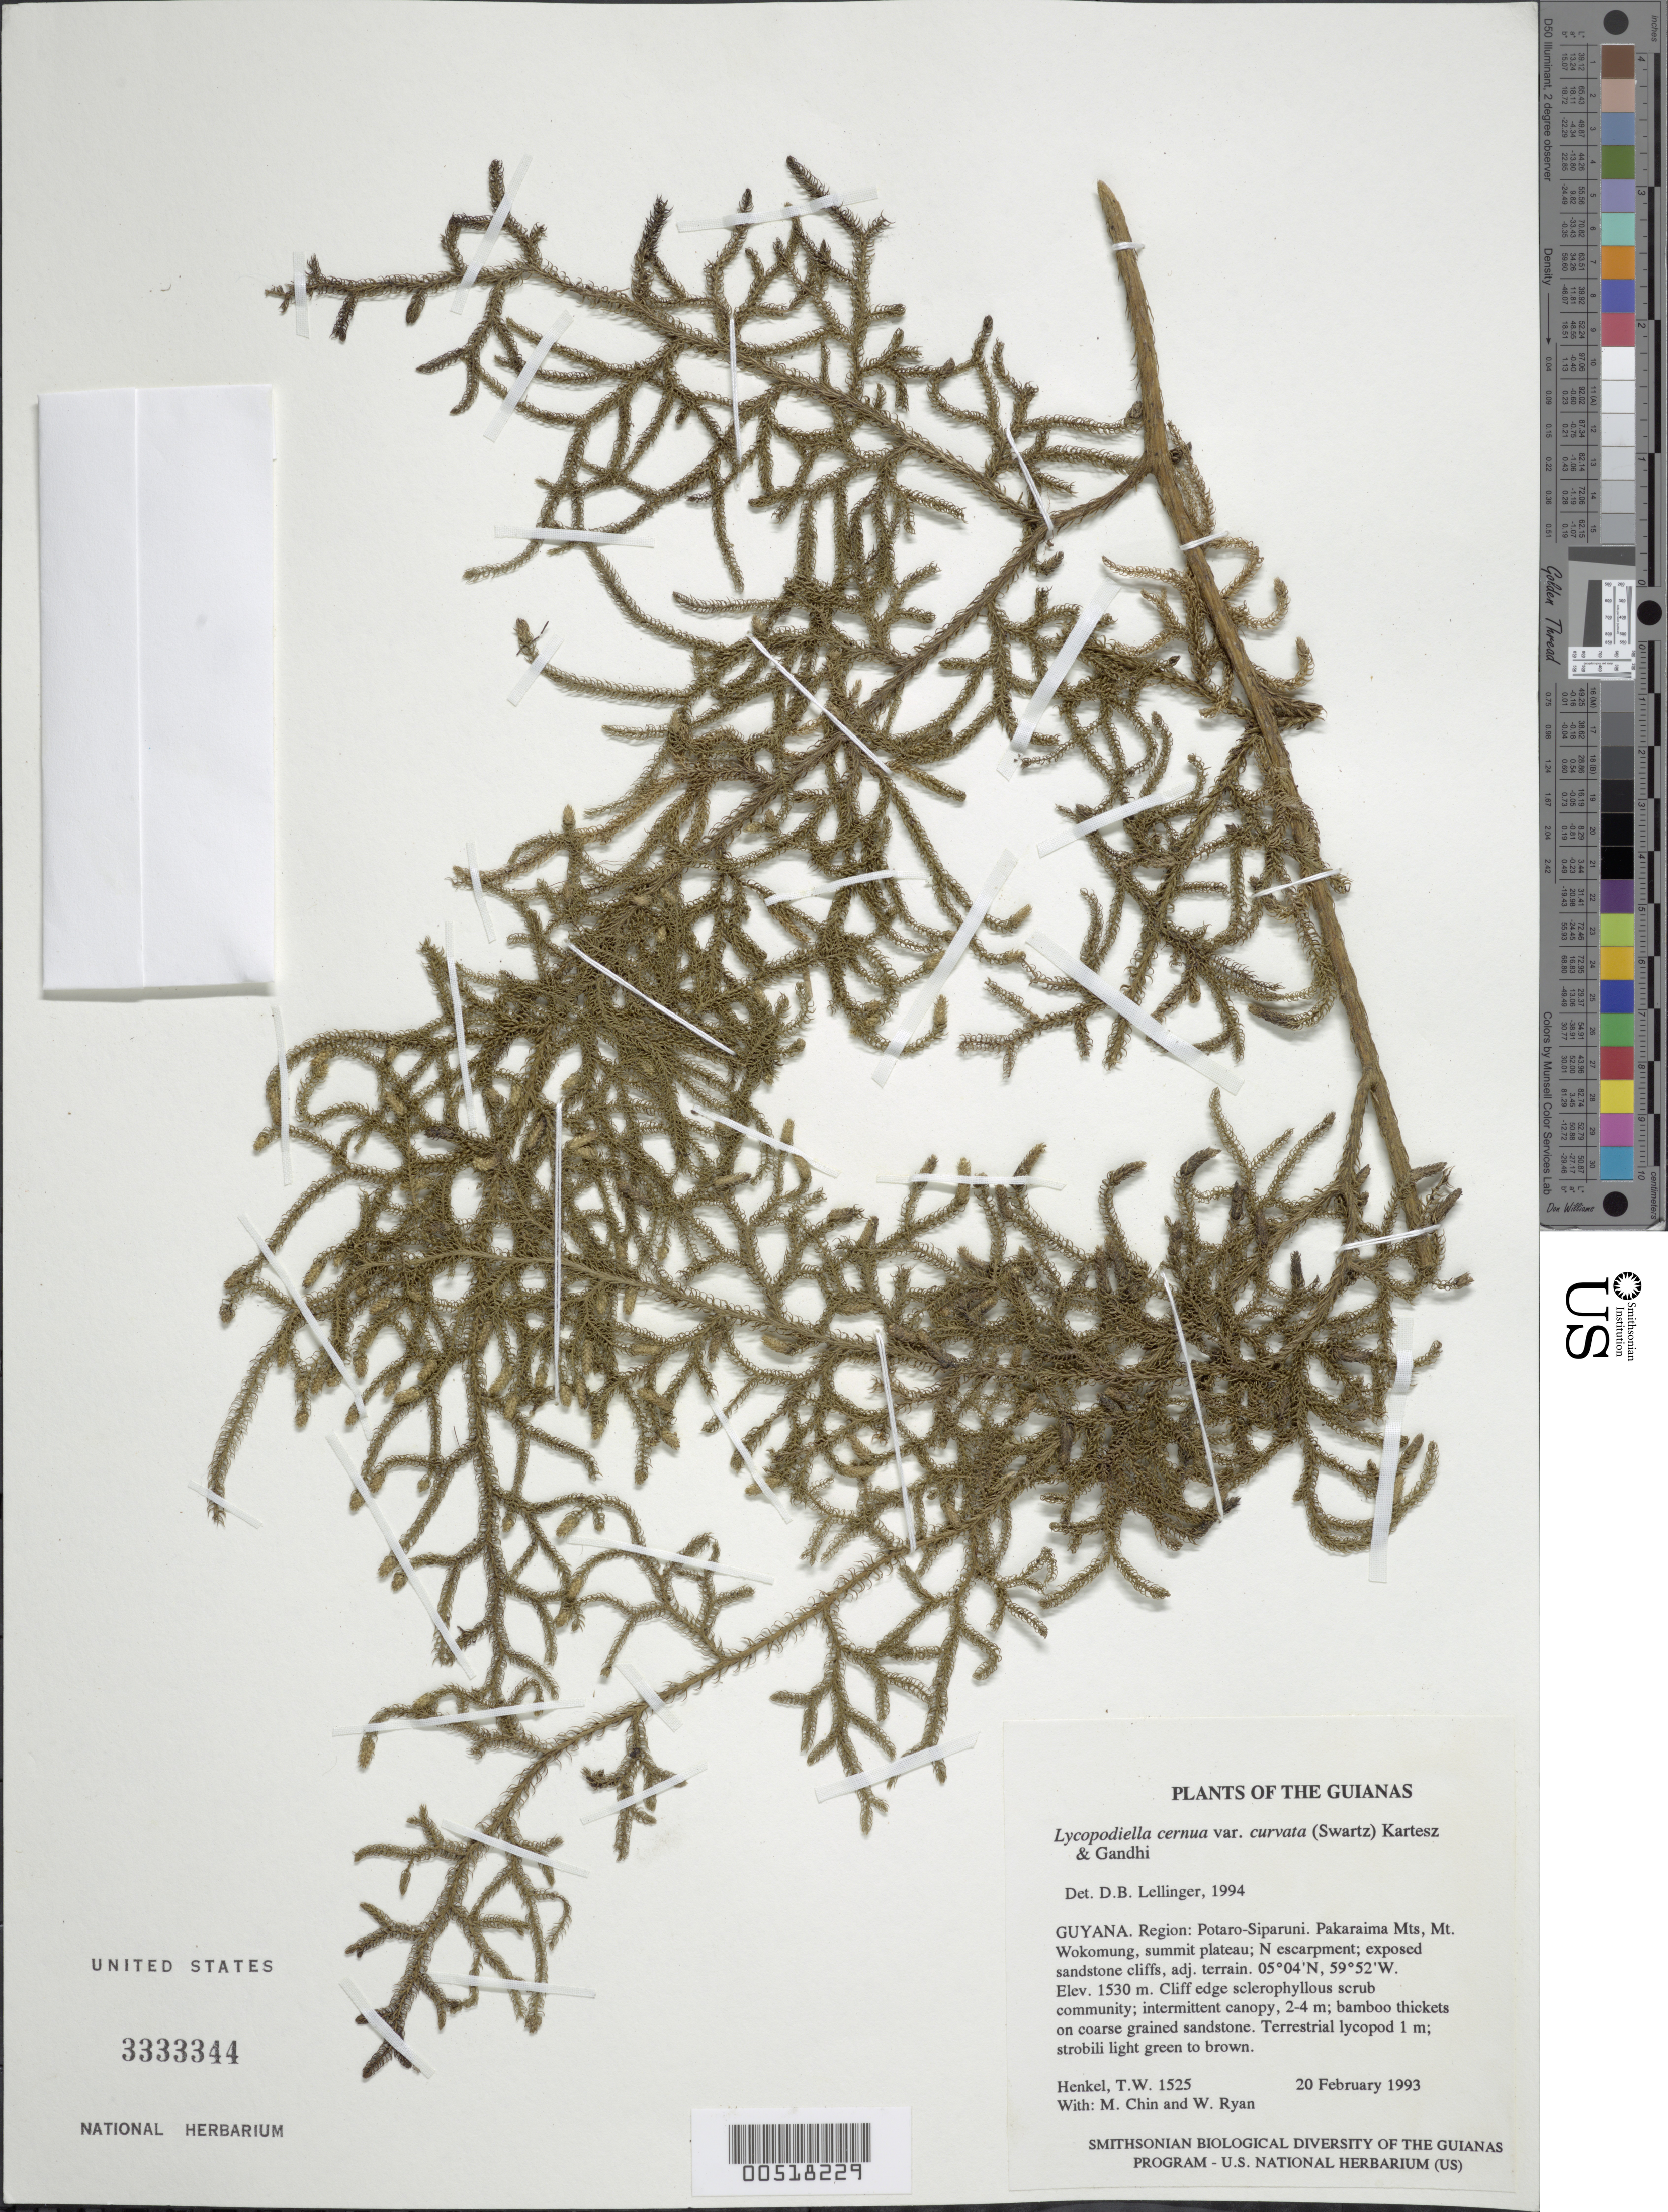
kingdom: Plantae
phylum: Tracheophyta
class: Lycopodiopsida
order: Lycopodiales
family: Lycopodiaceae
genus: Palhinhaea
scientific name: Palhinhaea cernua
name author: (L.) Vasc. & Franco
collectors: T. Henkel, M. Chin & W. Ryan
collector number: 1525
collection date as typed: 20 February 1993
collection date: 1993-02-20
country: Guyana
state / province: Potaro-Siparuni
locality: Pakaraima Mts, Mt. Wokomung, summit plateau, N escarpment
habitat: Exposed sandstone cliffs, adjacent terrain. Cliff edge sclerophyllous scrub community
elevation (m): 1530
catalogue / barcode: US 3333344